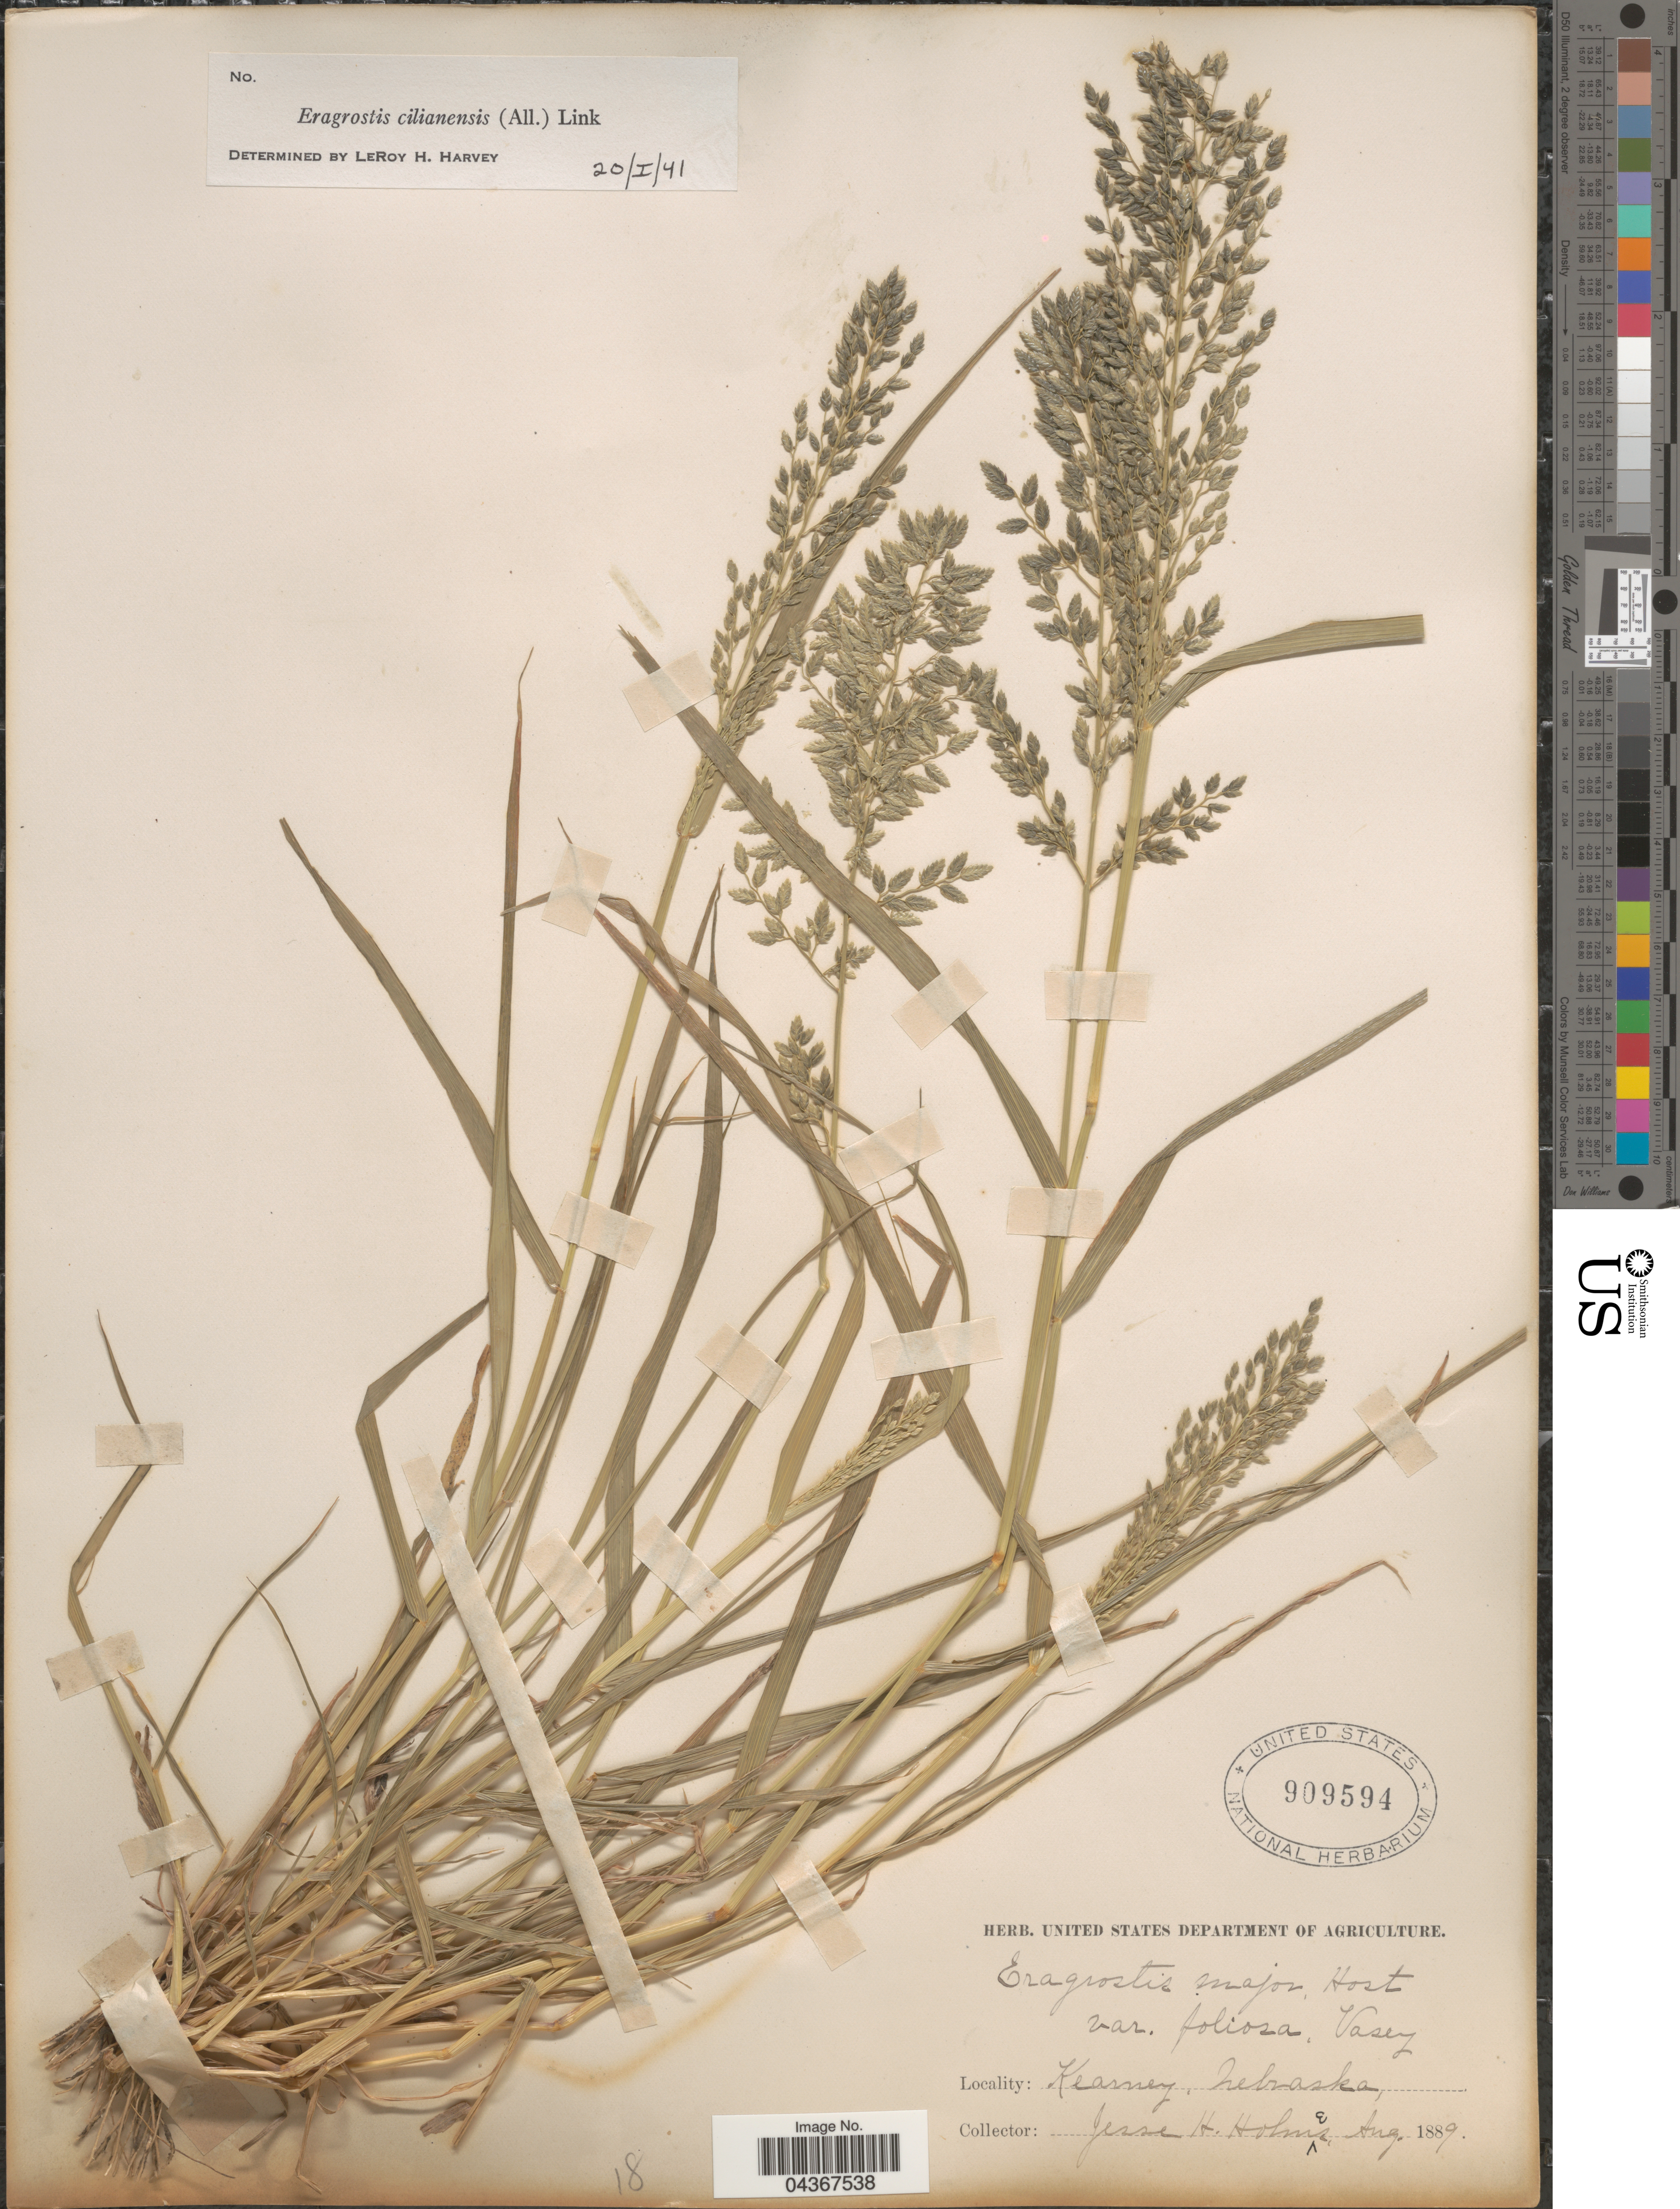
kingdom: Plantae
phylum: Tracheophyta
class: Liliopsida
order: Poales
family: Poaceae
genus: Eragrostis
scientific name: Eragrostis cilianensis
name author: (Bellardi) Vignolo ex Janch.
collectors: J. Holmes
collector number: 18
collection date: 1889-08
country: United States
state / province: Nebraska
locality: Kearney.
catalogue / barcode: US 909594